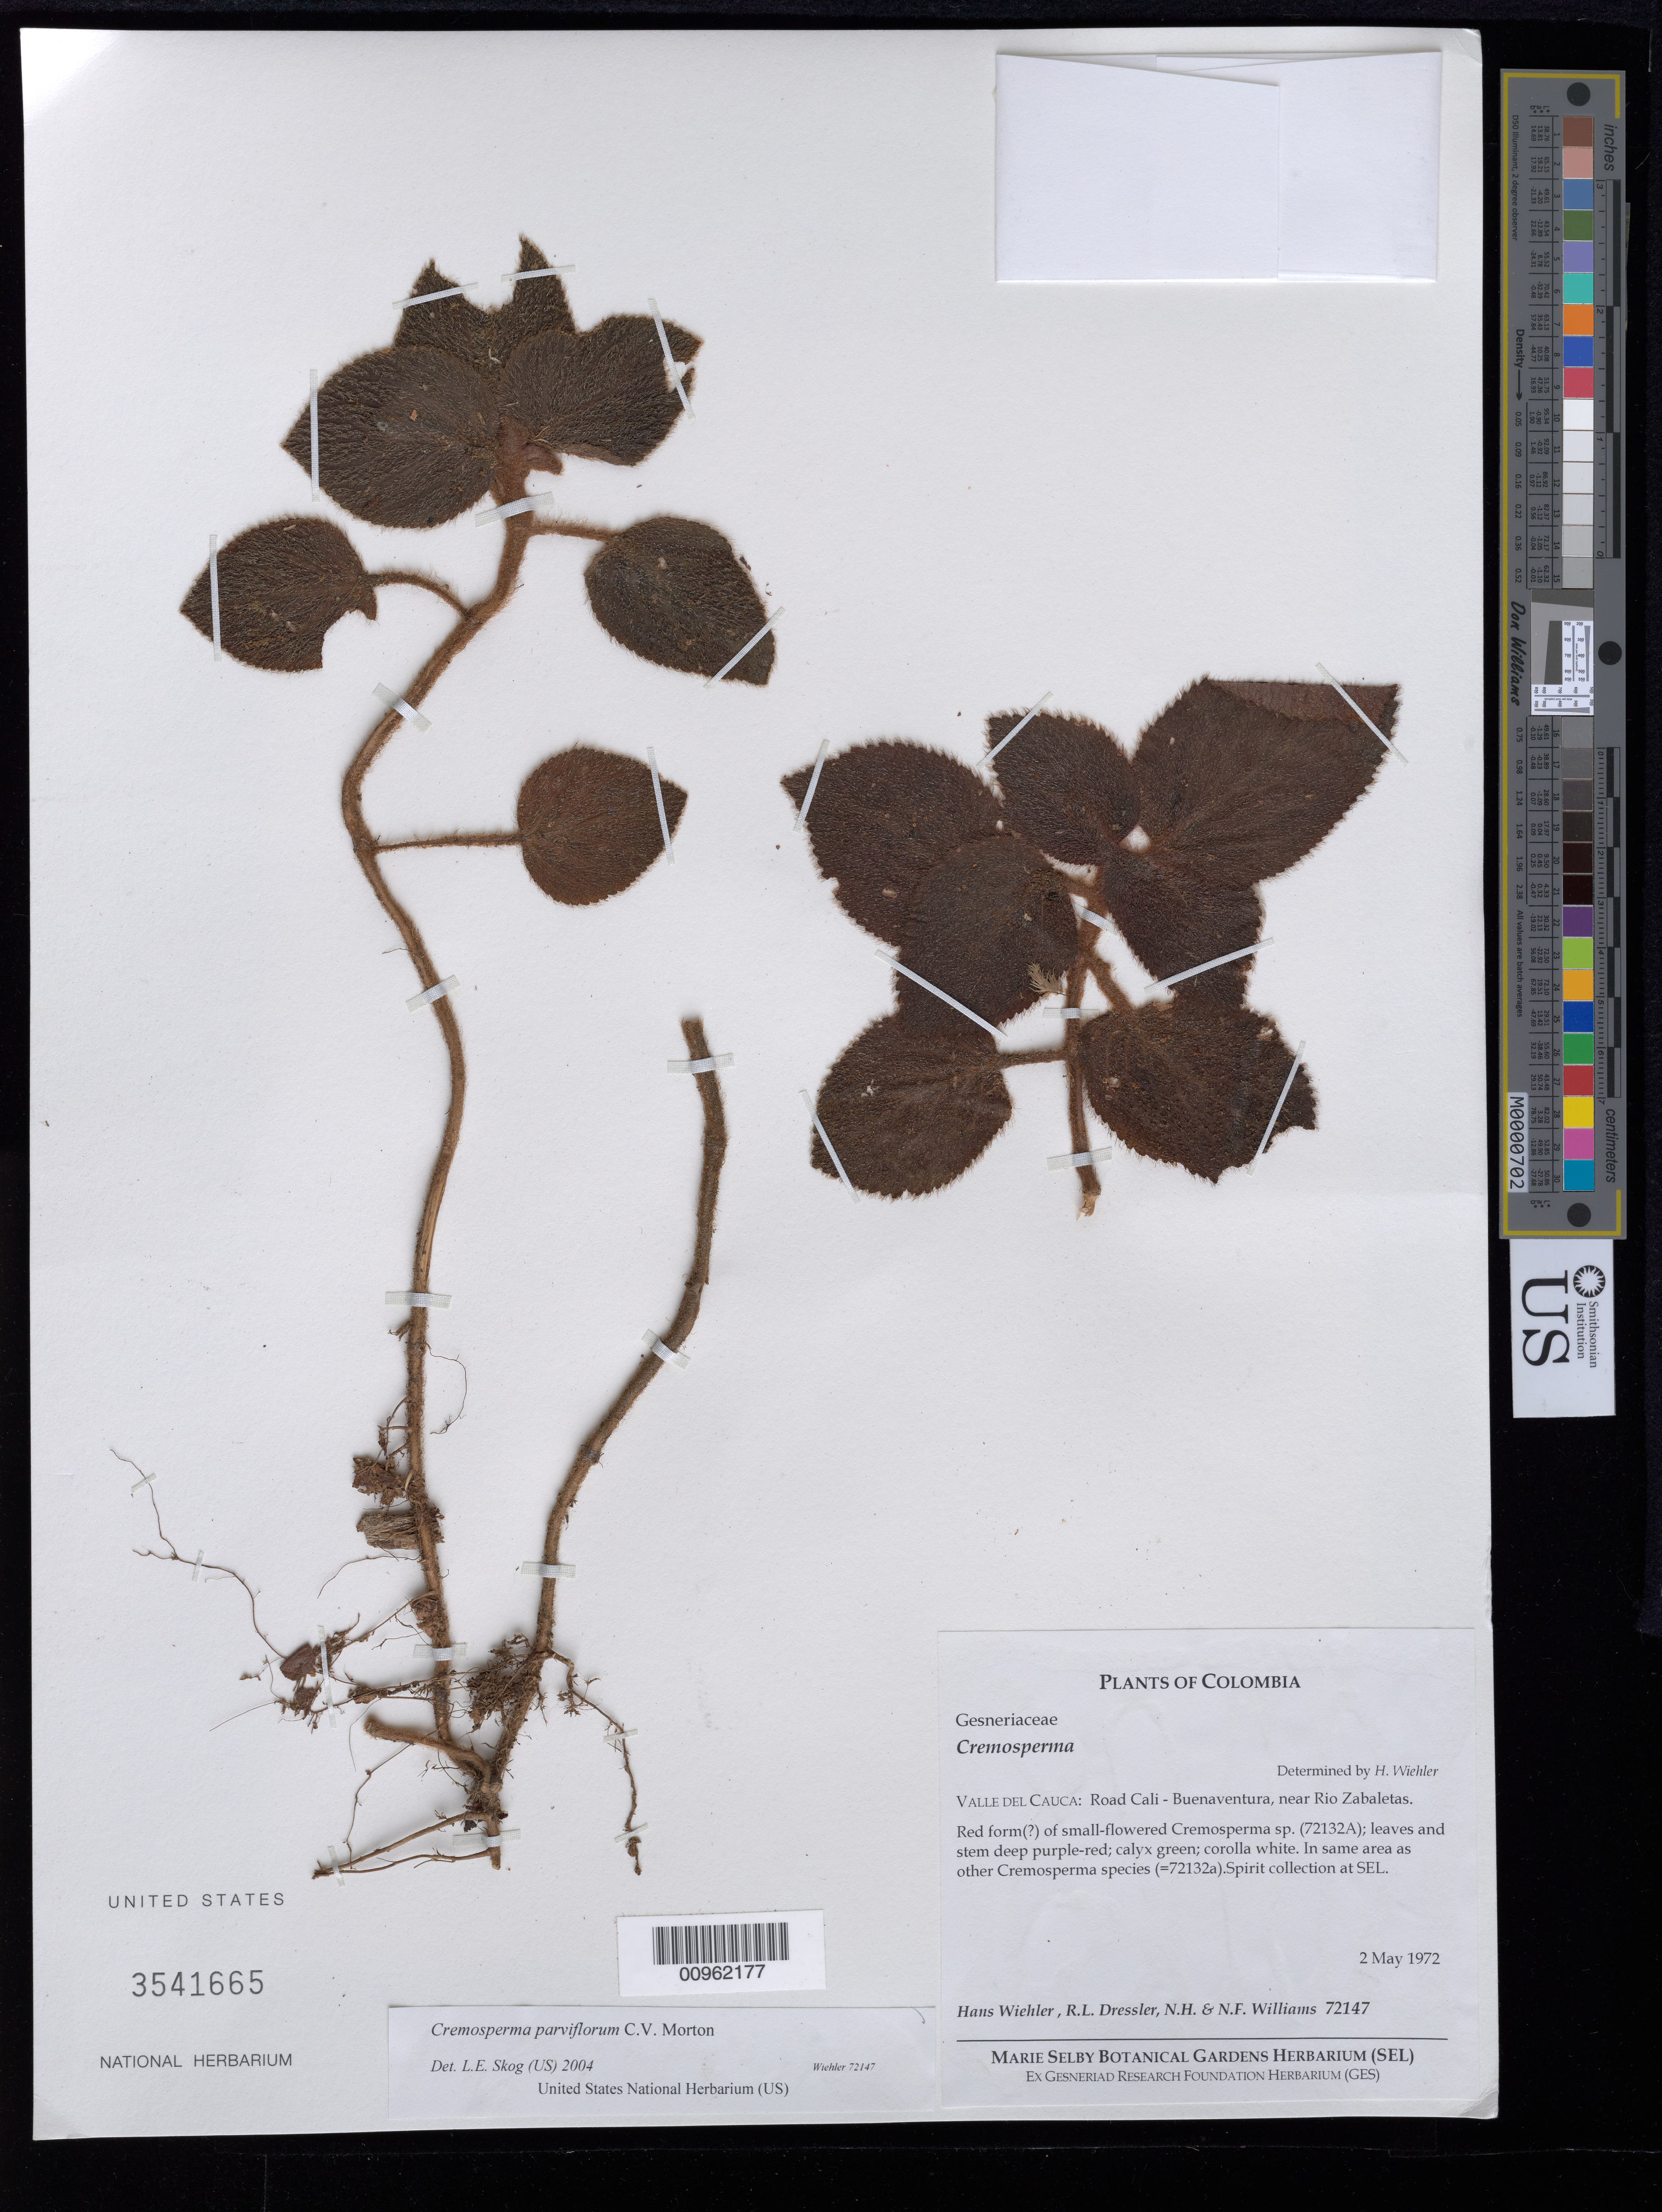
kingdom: Plantae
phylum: Tracheophyta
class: Magnoliopsida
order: Lamiales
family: Gesneriaceae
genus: Cremosperma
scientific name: Cremosperma parviflorum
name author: C.V. Morton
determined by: Skog, Laurence E.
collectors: H. J. Wiehler, R. Dressler, N. H. Williams & N. Williams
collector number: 72147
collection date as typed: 02 May 1972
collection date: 1972-05-02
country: Colombia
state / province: Valle del Cauca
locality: Valle del Cauca: road road Cali-Buenaventura, near Río Zabaletas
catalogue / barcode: US 3541665